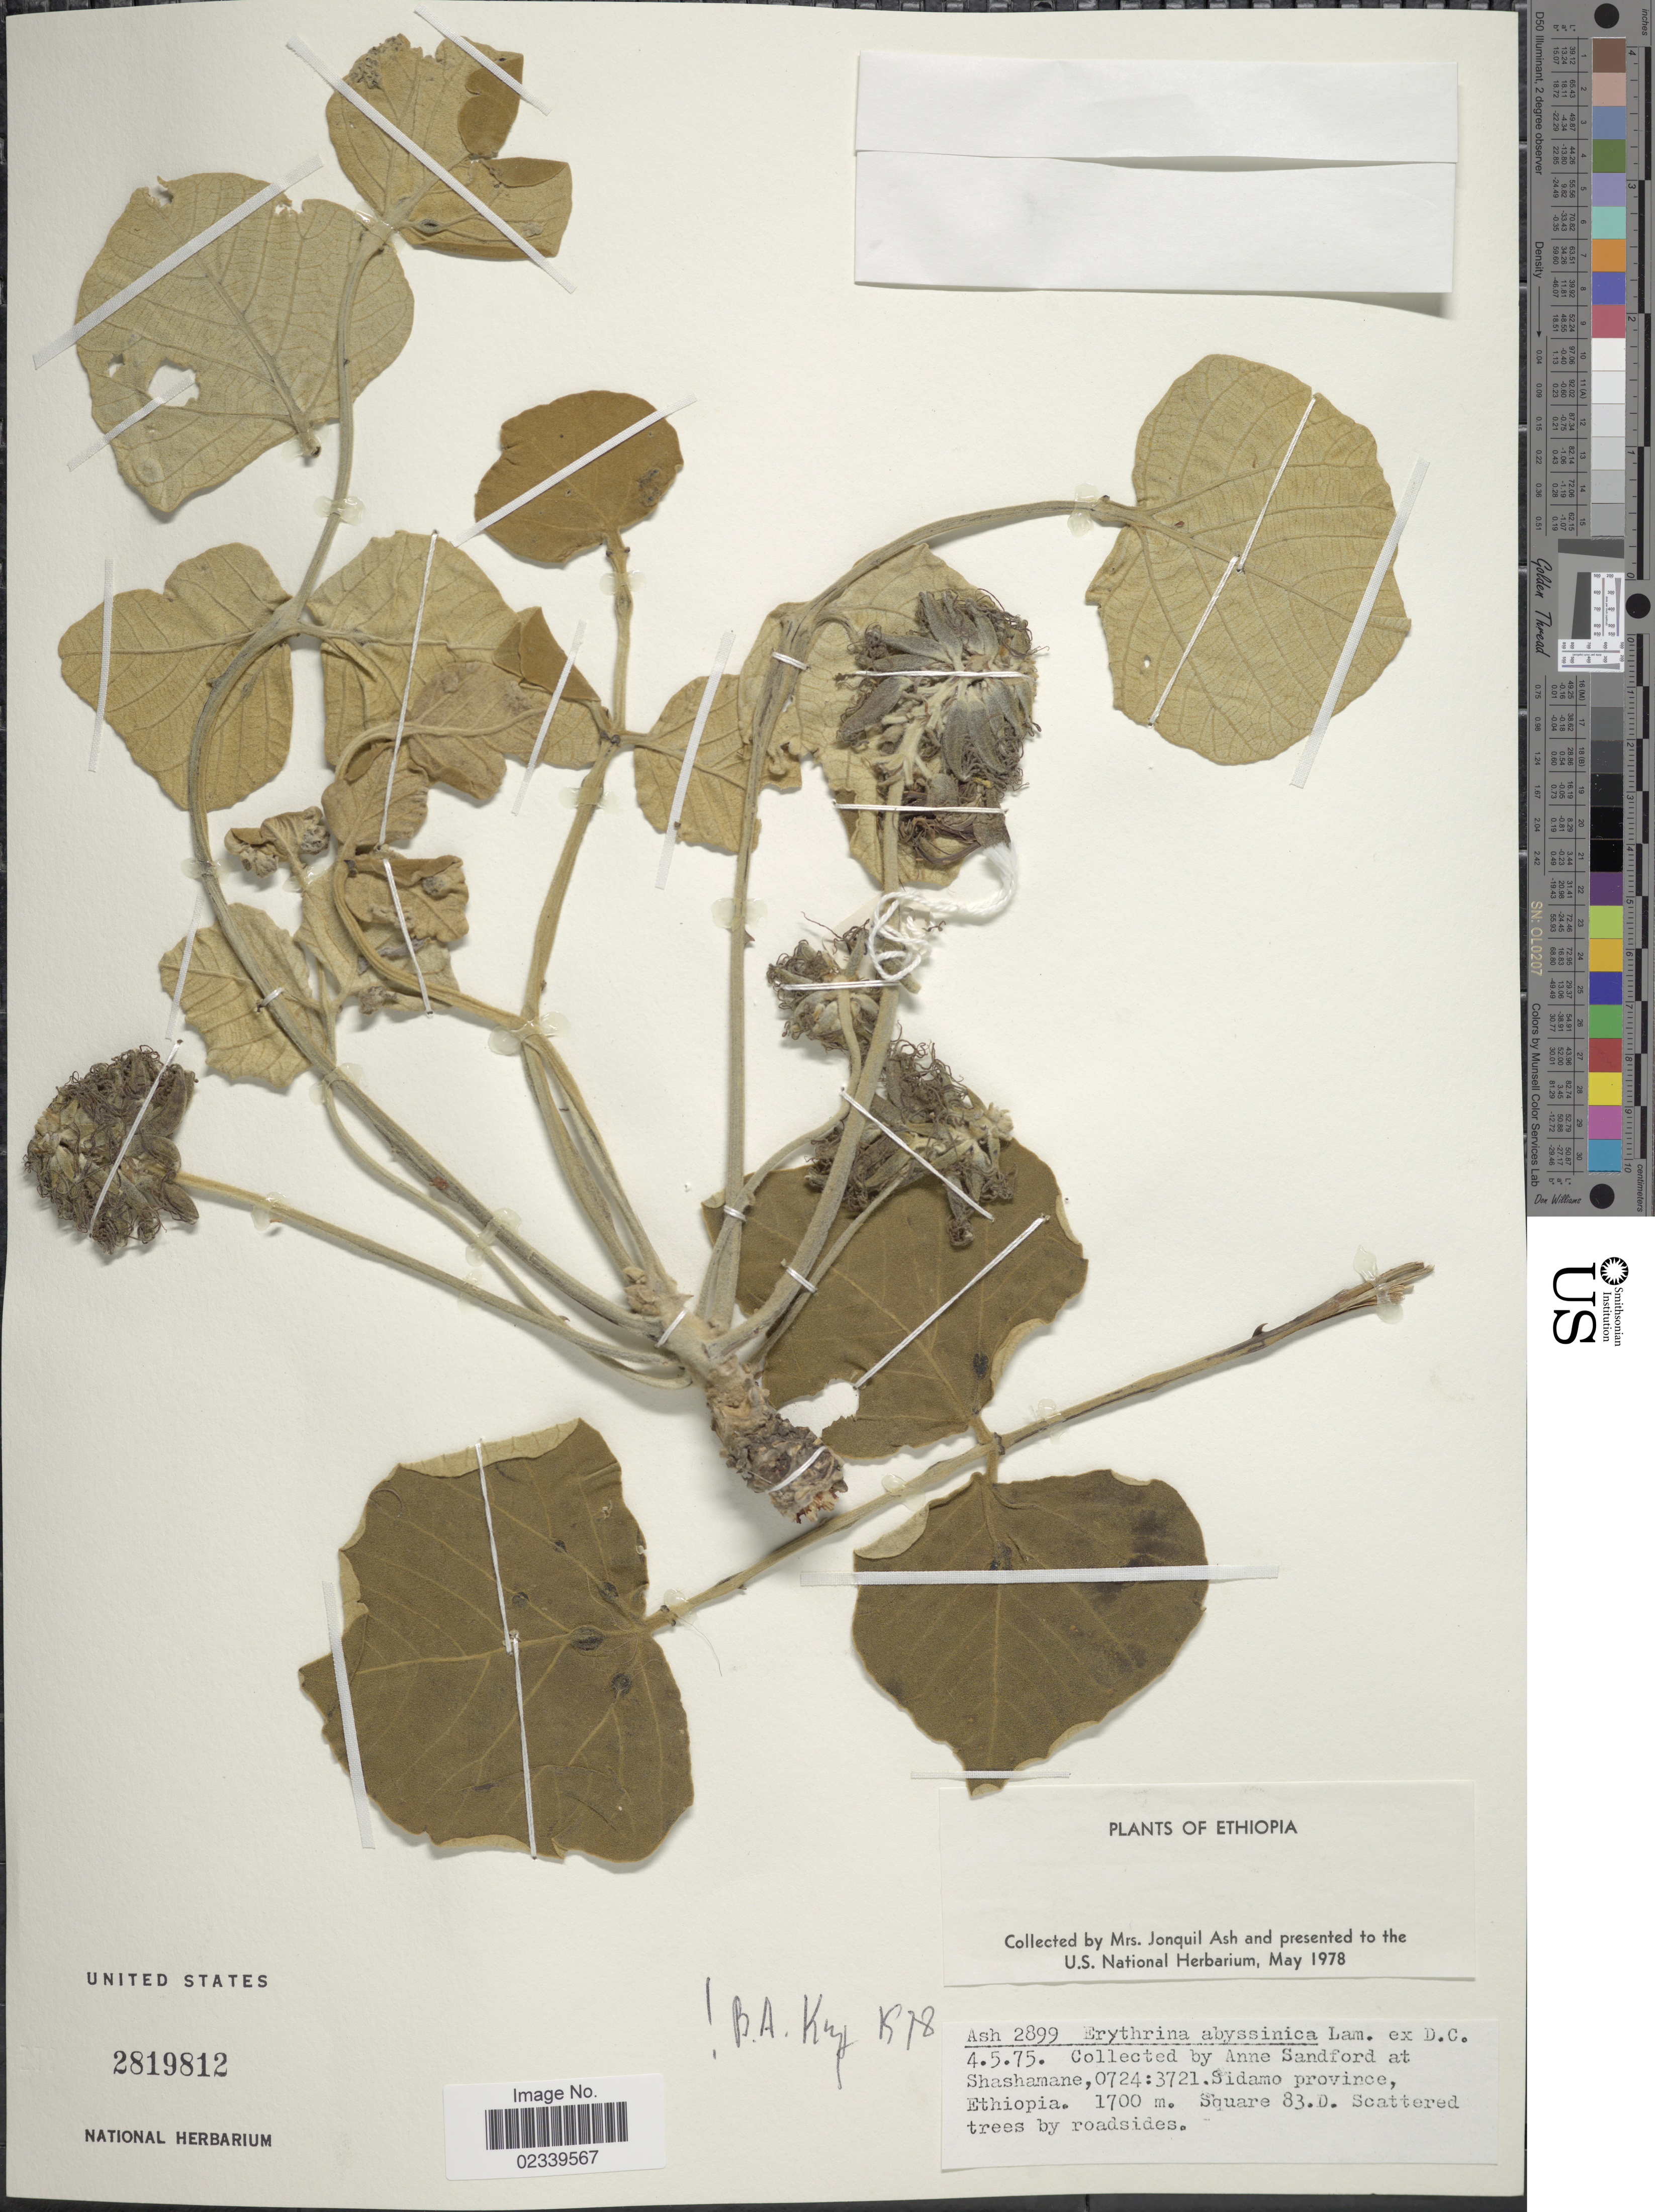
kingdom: Plantae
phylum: Tracheophyta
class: Magnoliopsida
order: Fabales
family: Fabaceae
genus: Erythrina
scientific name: Erythrina abyssinica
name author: Lam.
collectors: A. Sandford & -. Ash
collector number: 2899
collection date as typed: Transcribed d/m/y: 4/5/75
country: Ethiopia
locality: Shashamane, Sidamo province, Ethiopia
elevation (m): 1700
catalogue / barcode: US 2819812